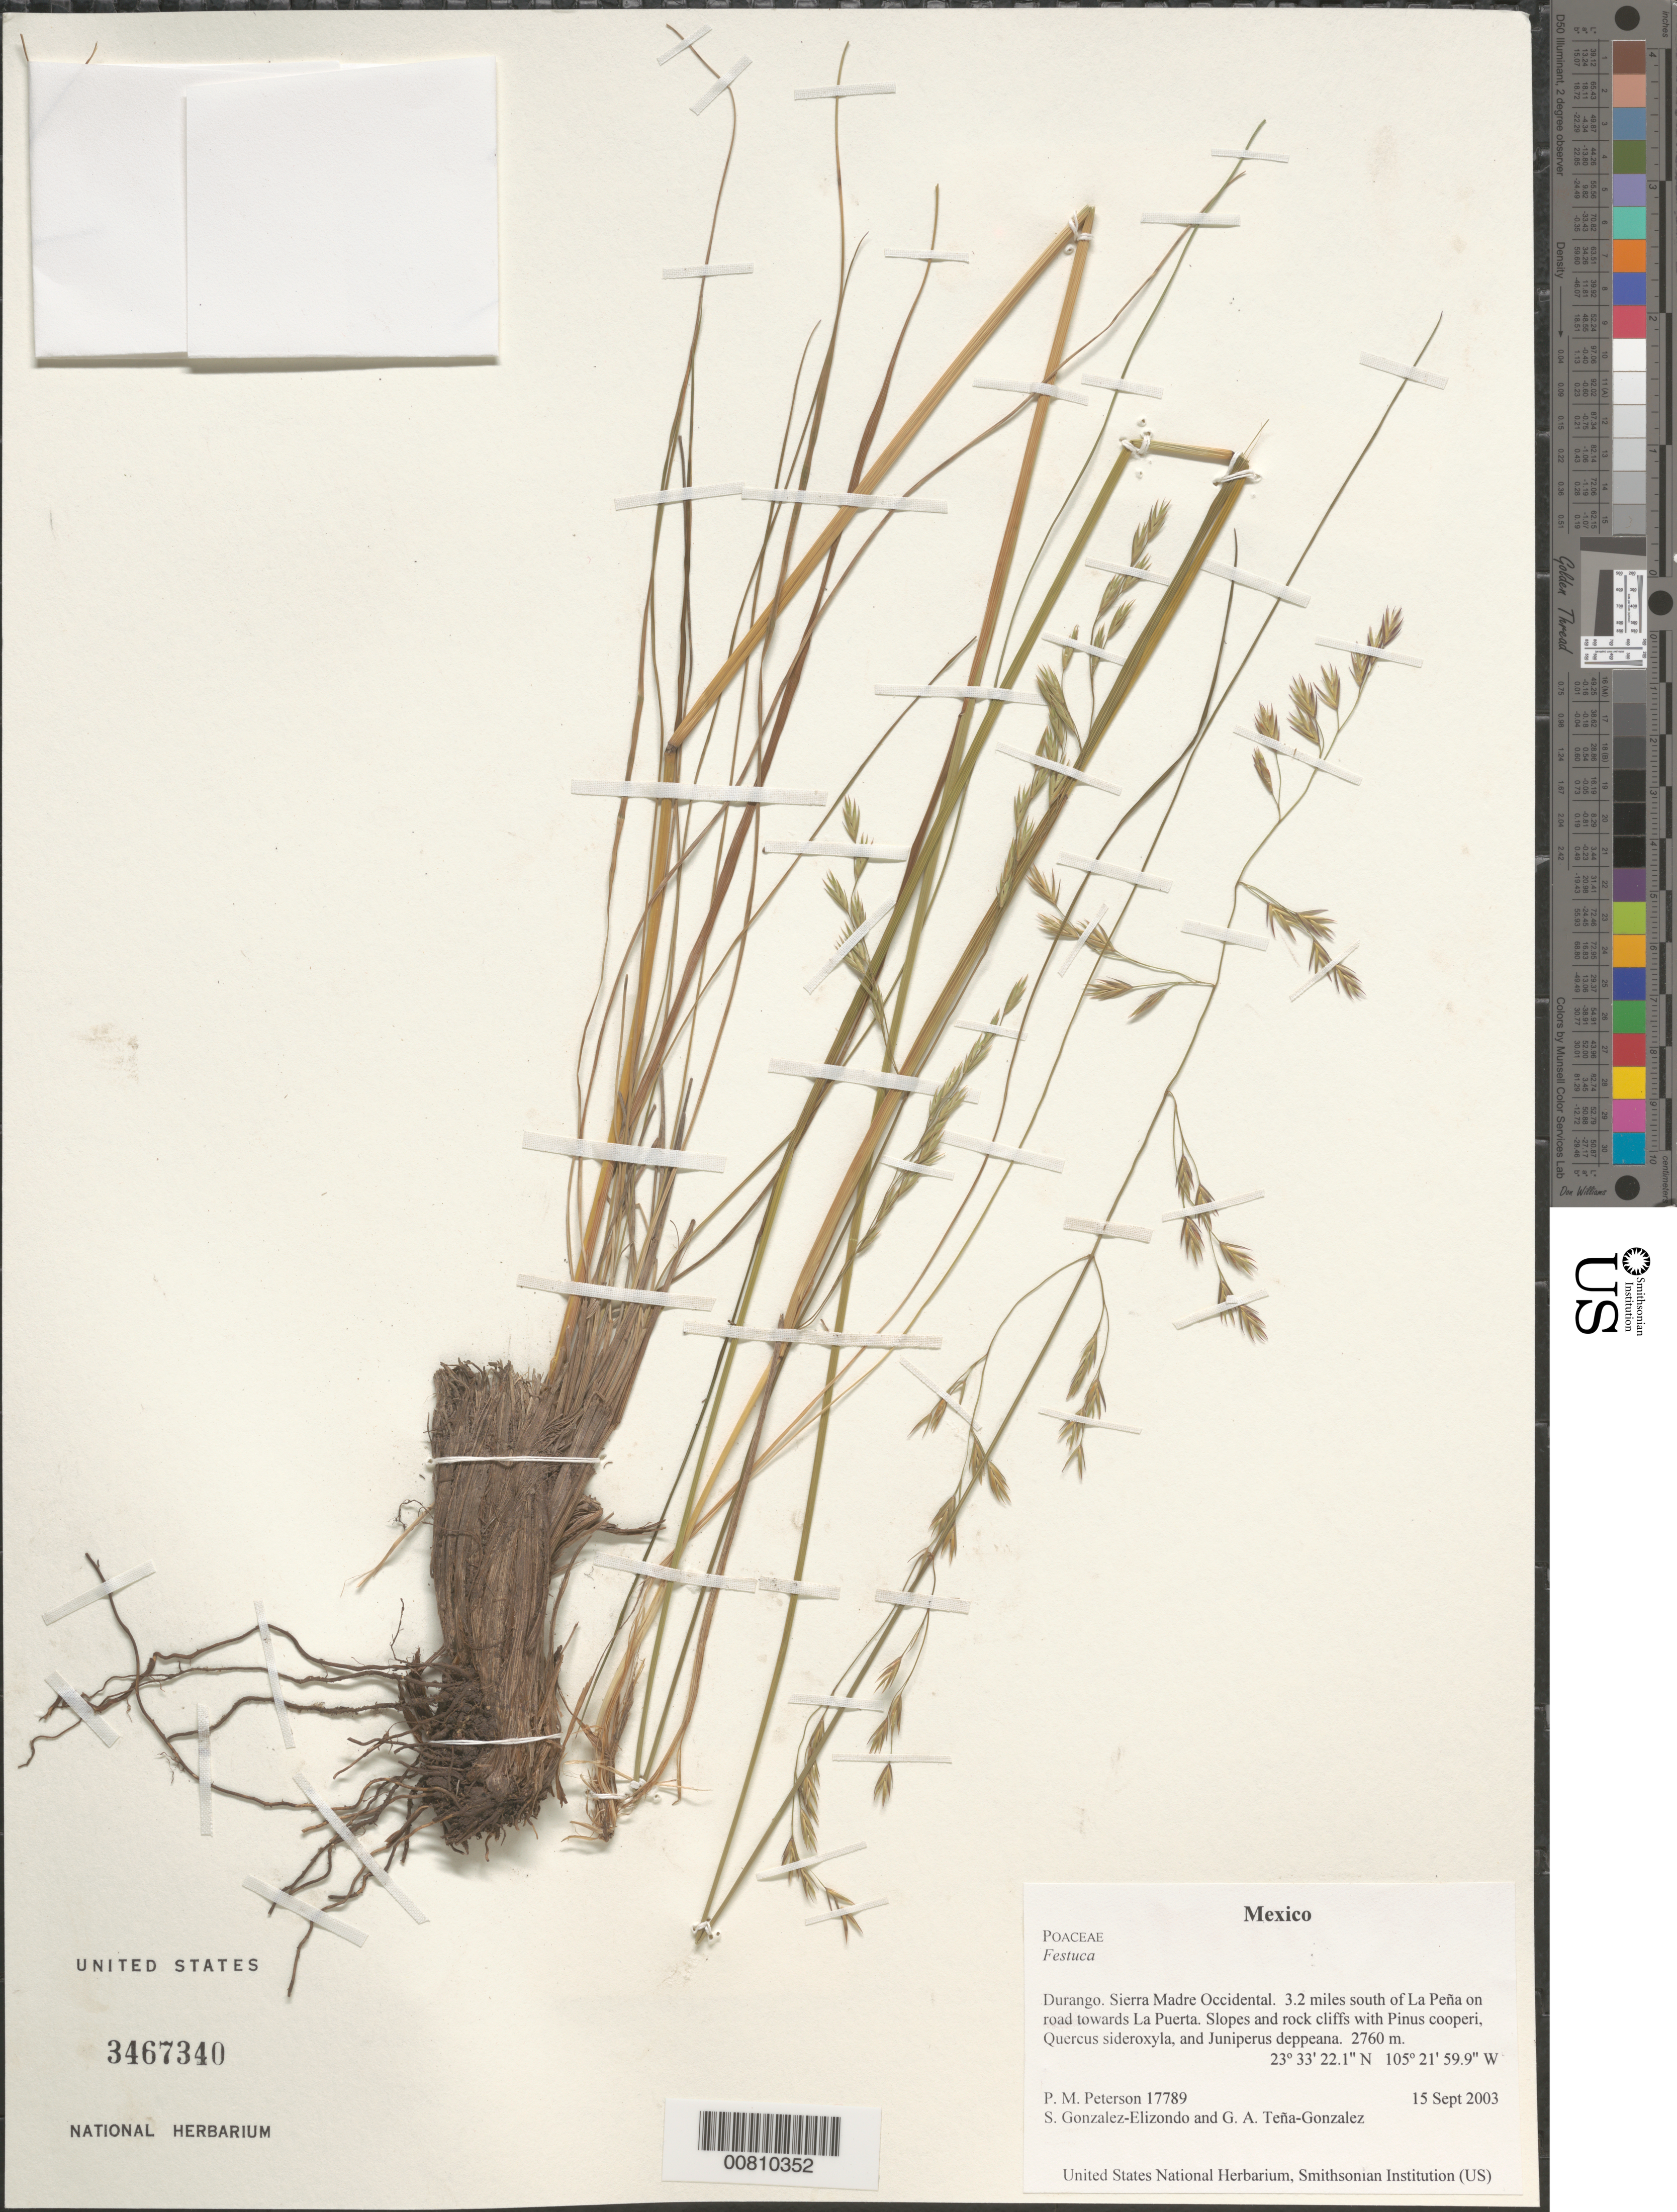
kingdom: Plantae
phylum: Tracheophyta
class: Liliopsida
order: Poales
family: Poaceae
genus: Festuca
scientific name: Festuca sp.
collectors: P. M. Peterson, M. S. González-Elizondo & G. Teña-Gonzalez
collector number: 17789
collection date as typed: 15 Sep 2003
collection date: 2003-09-15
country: Mexico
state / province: Durango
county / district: Sierra Madre Occidental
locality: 3.2 miles south of La Peña on road towards La Puerta. Slopes and rock cliffs with Pinus cooperi, Quercus sideroxyla, and Juniperus deppeana.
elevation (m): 2760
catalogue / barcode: US 3467340